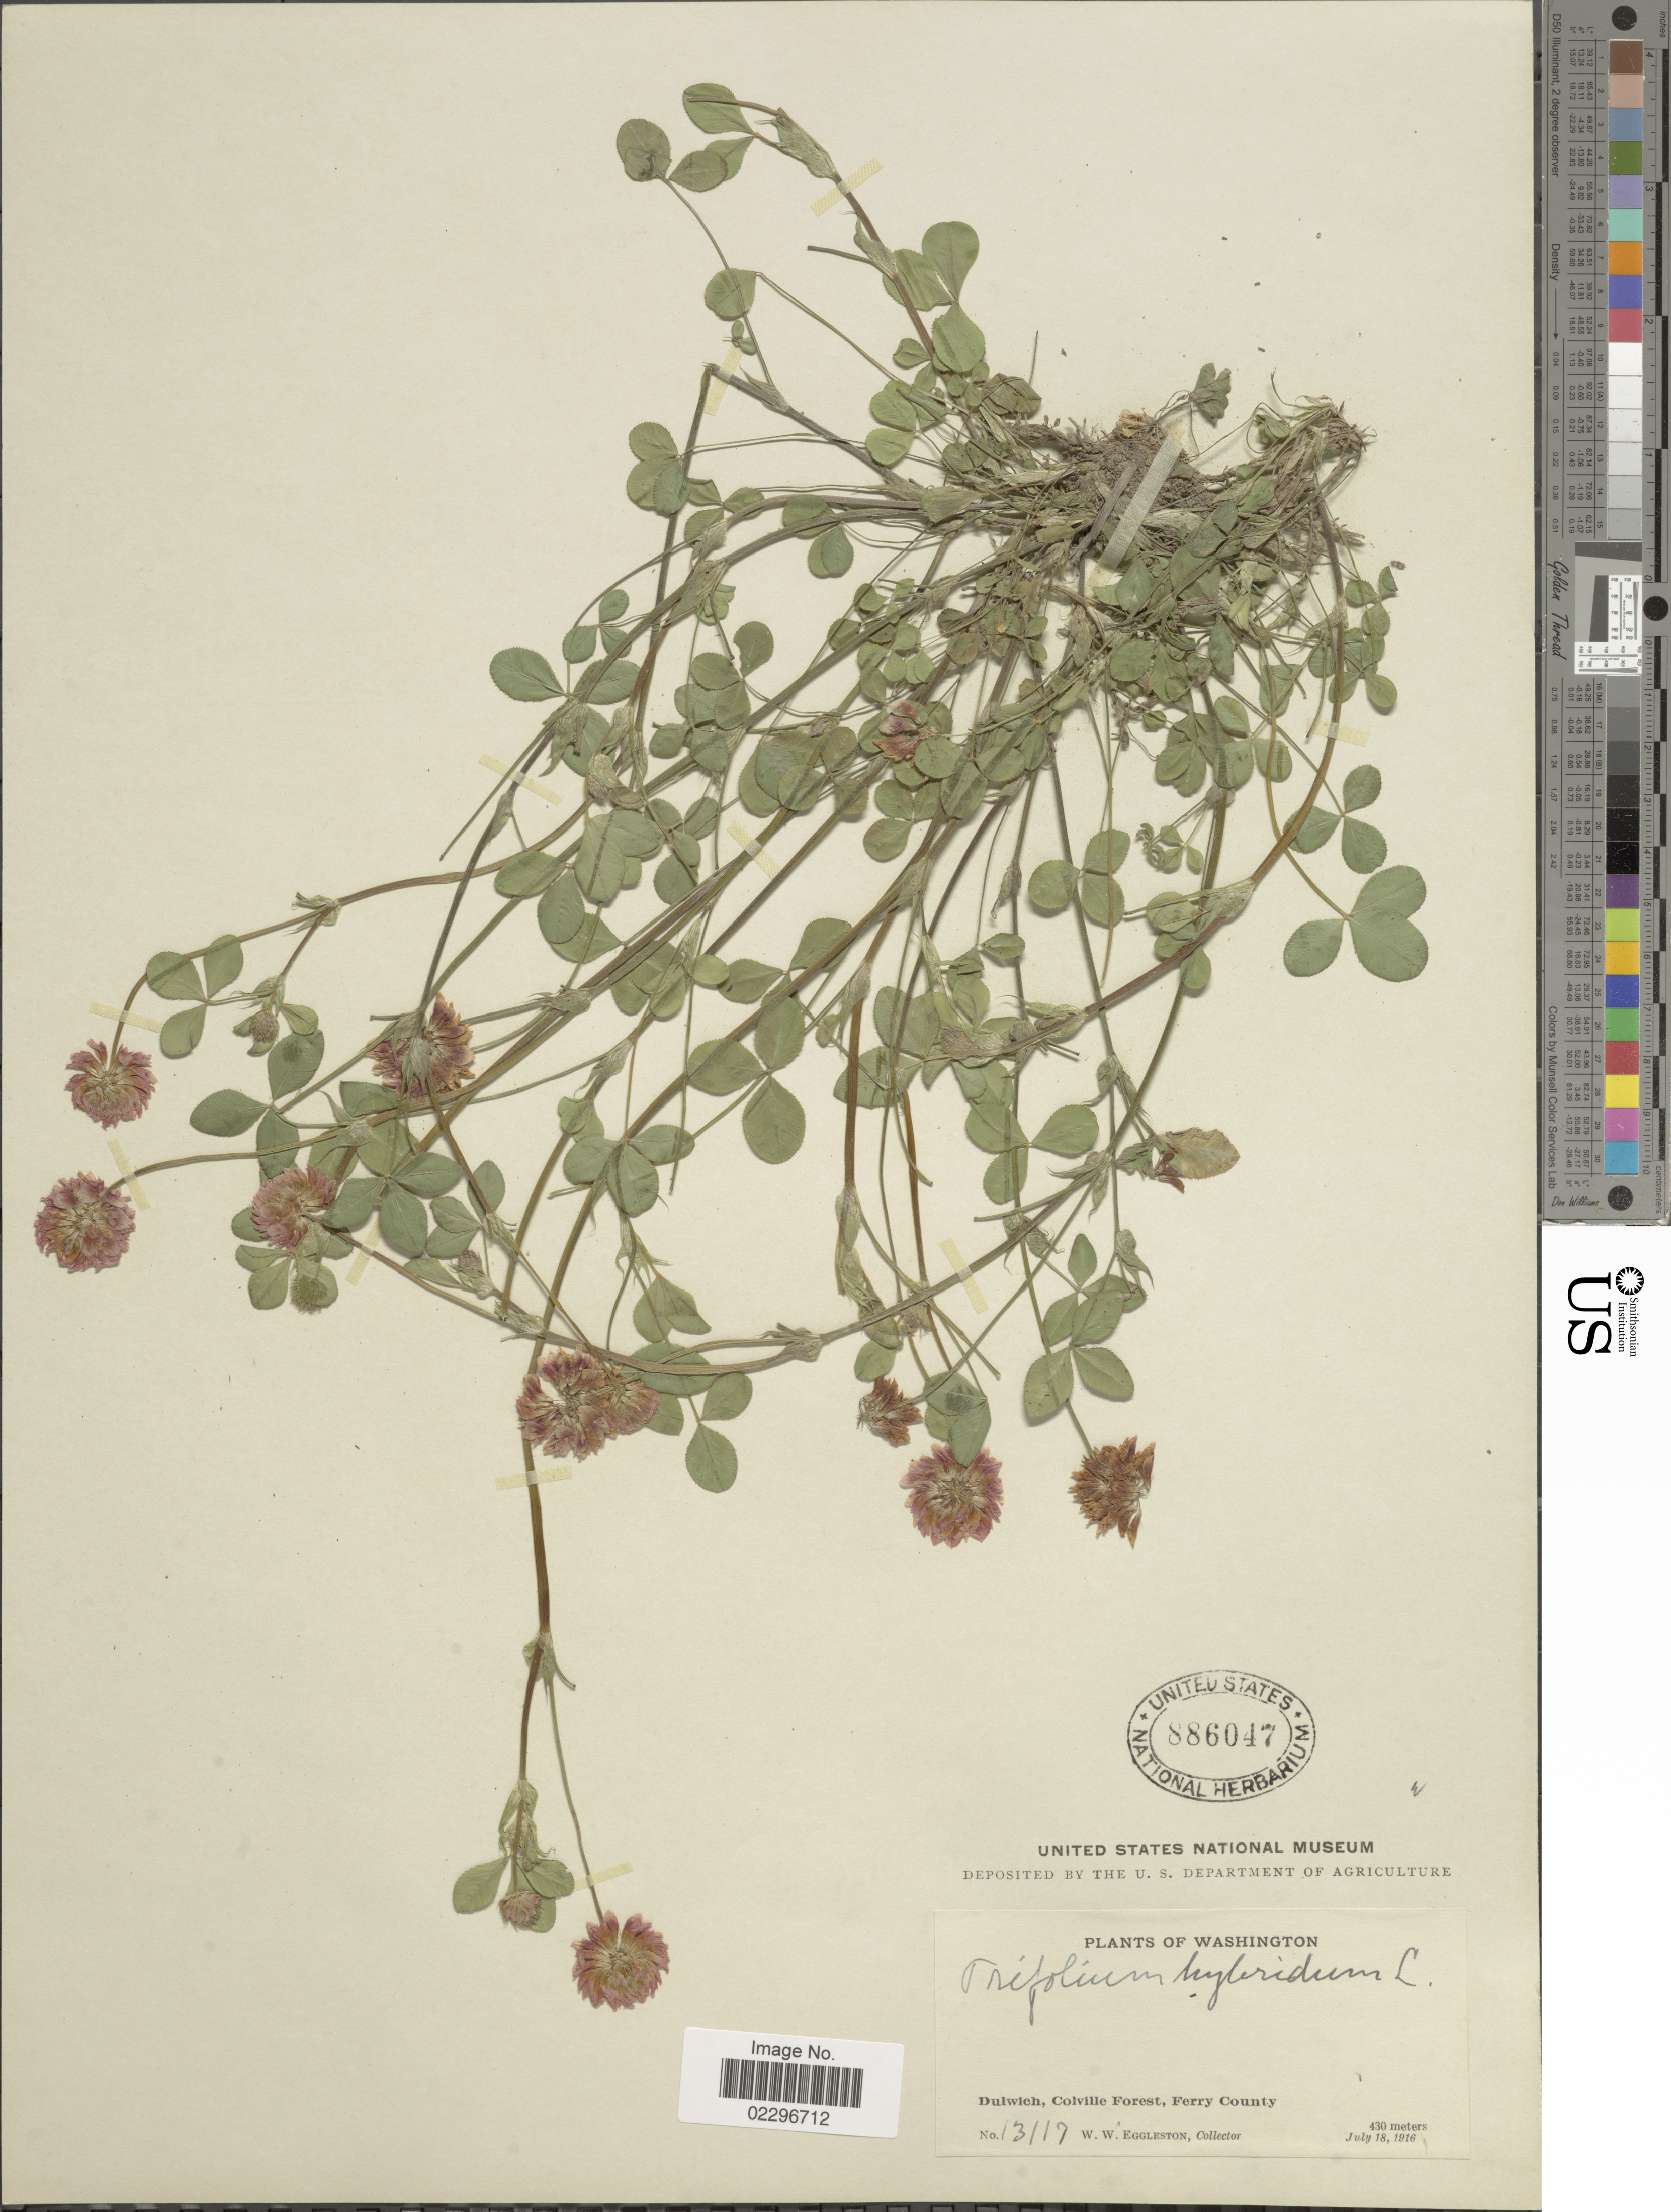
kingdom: Plantae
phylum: Tracheophyta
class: Magnoliopsida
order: Fabales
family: Fabaceae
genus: Trifolium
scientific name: Trifolium hybridum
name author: L.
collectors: W. W. Eggleston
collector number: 13117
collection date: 1916-07-18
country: United States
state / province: Washington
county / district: Ferry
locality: Dulwich, Colville Forest, Ferry County.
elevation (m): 430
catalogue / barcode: US 886047